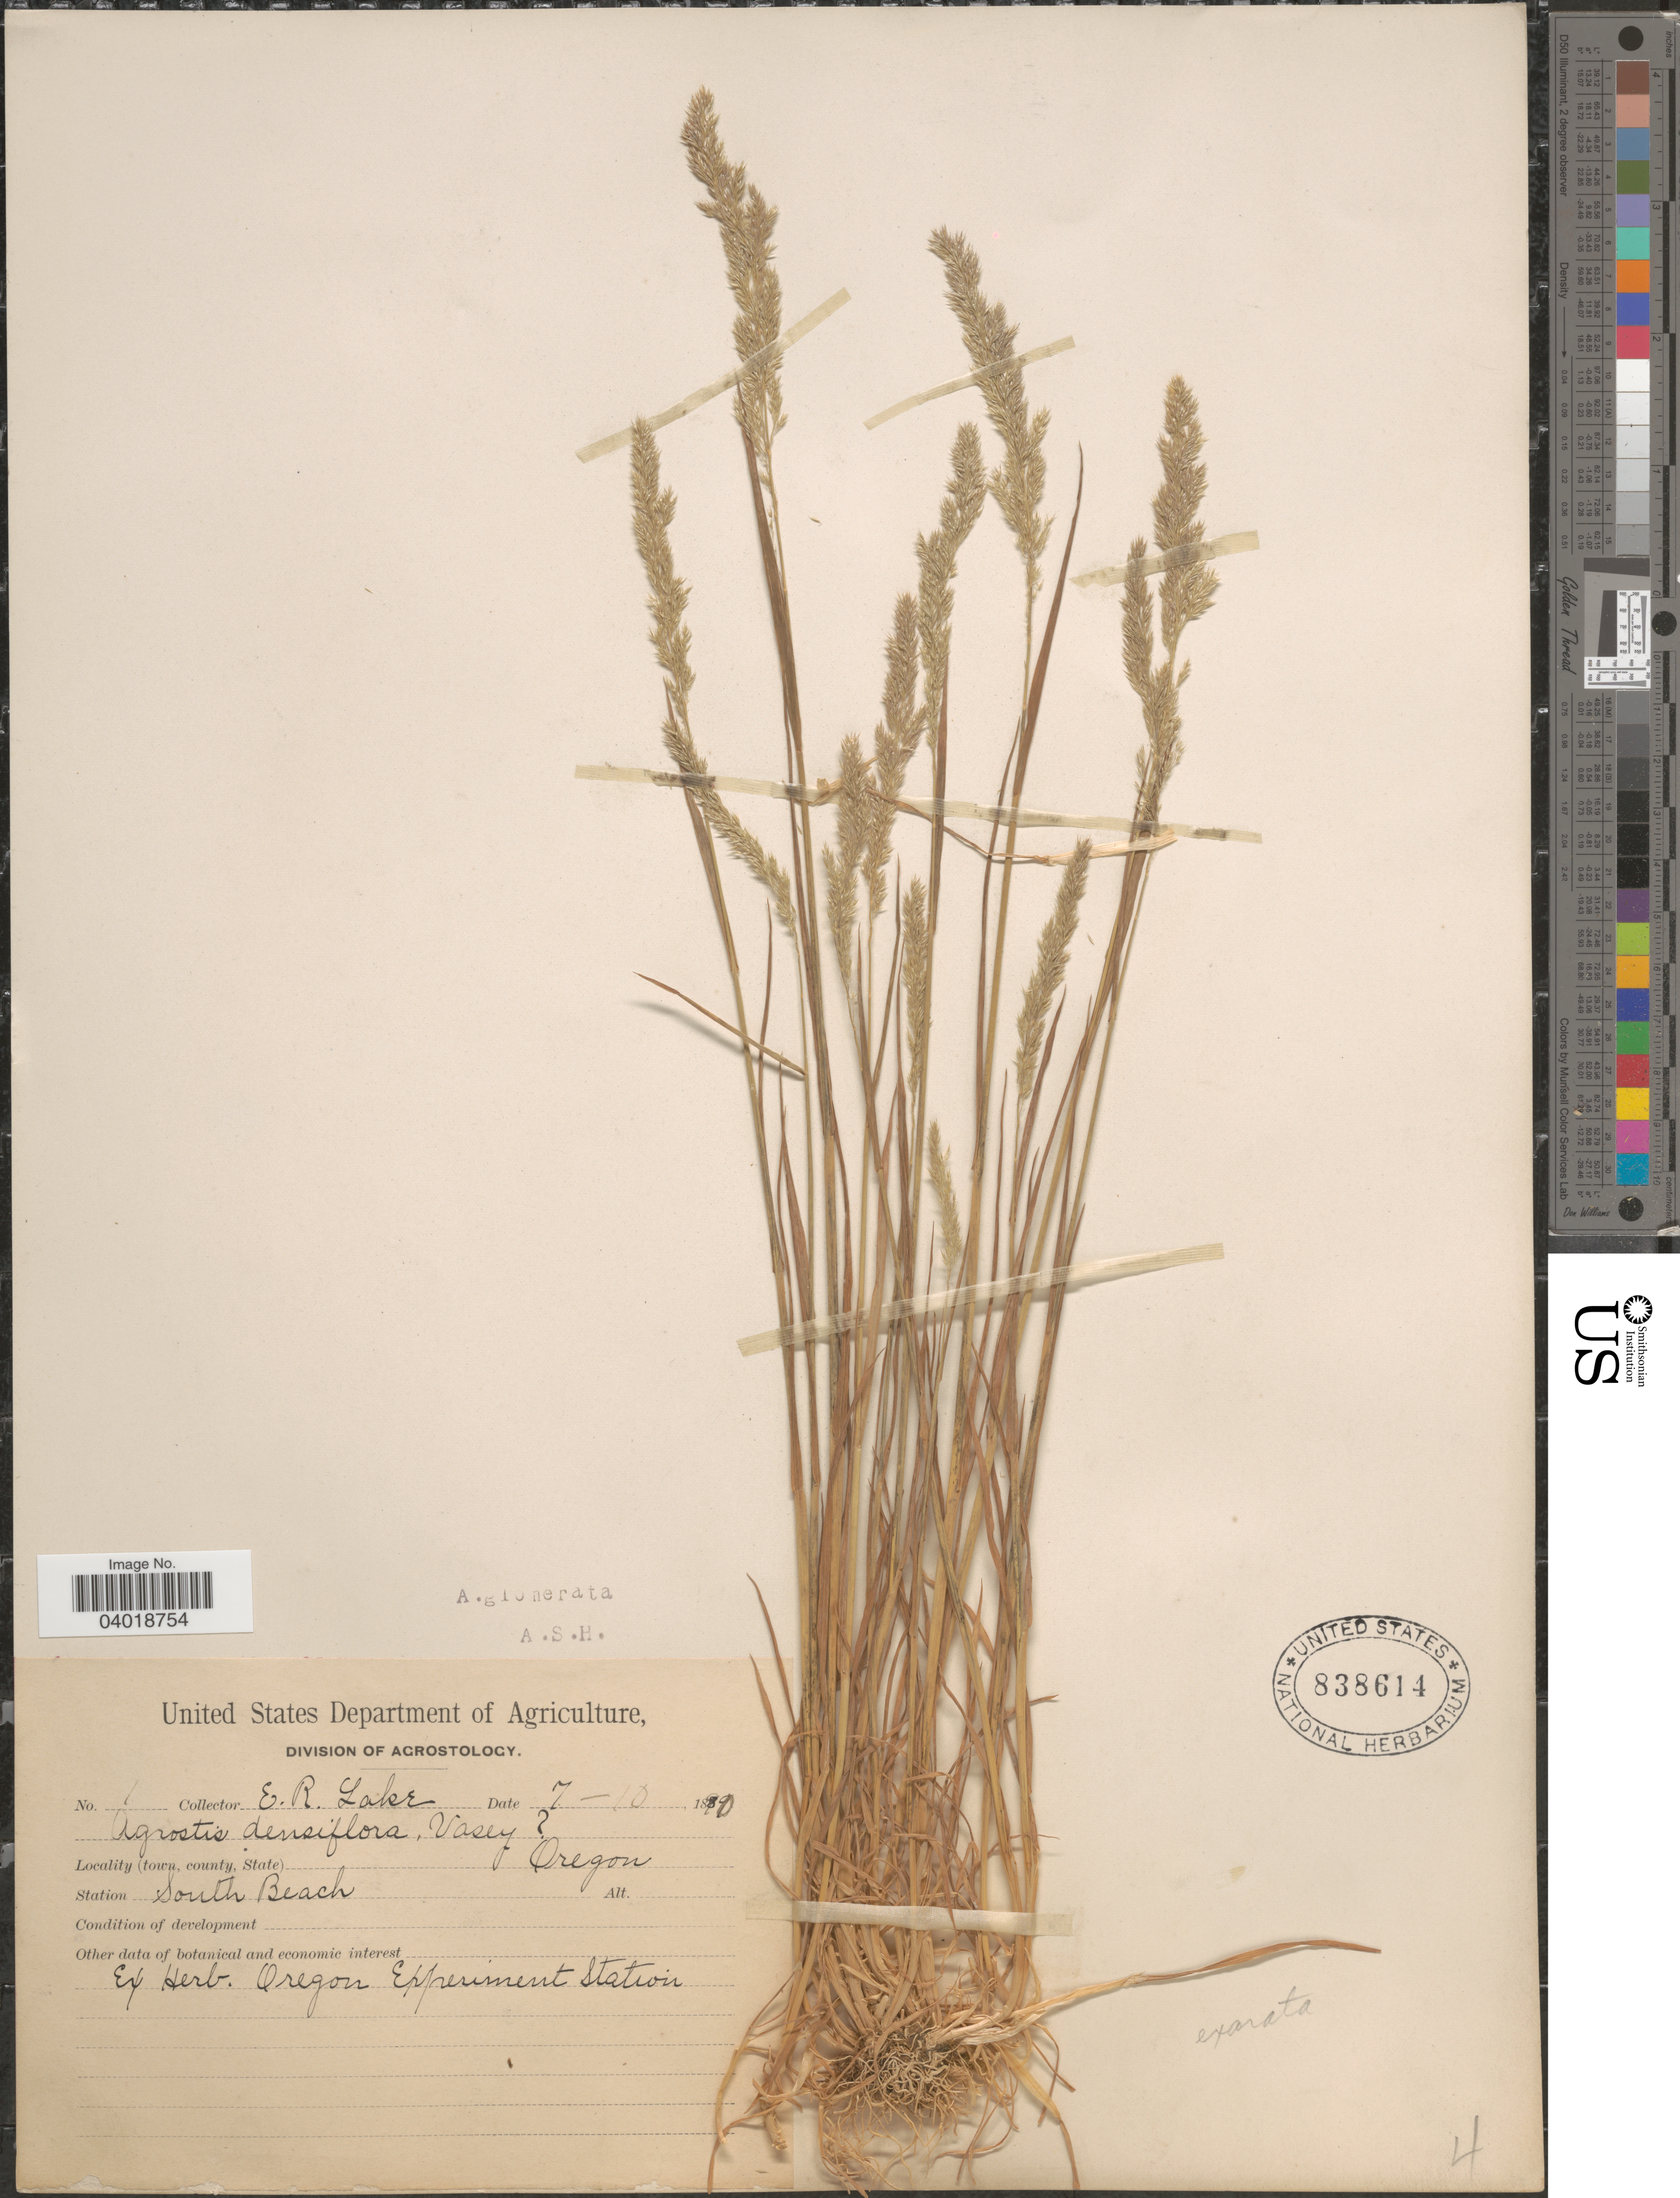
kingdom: Plantae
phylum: Tracheophyta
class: Liliopsida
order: Poales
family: Poaceae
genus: Agrostis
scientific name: Agrostis exarata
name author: Trin.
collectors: E. Lake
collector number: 1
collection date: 1879-07-10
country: United States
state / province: Oregon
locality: Station South Beach.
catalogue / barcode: US 838614